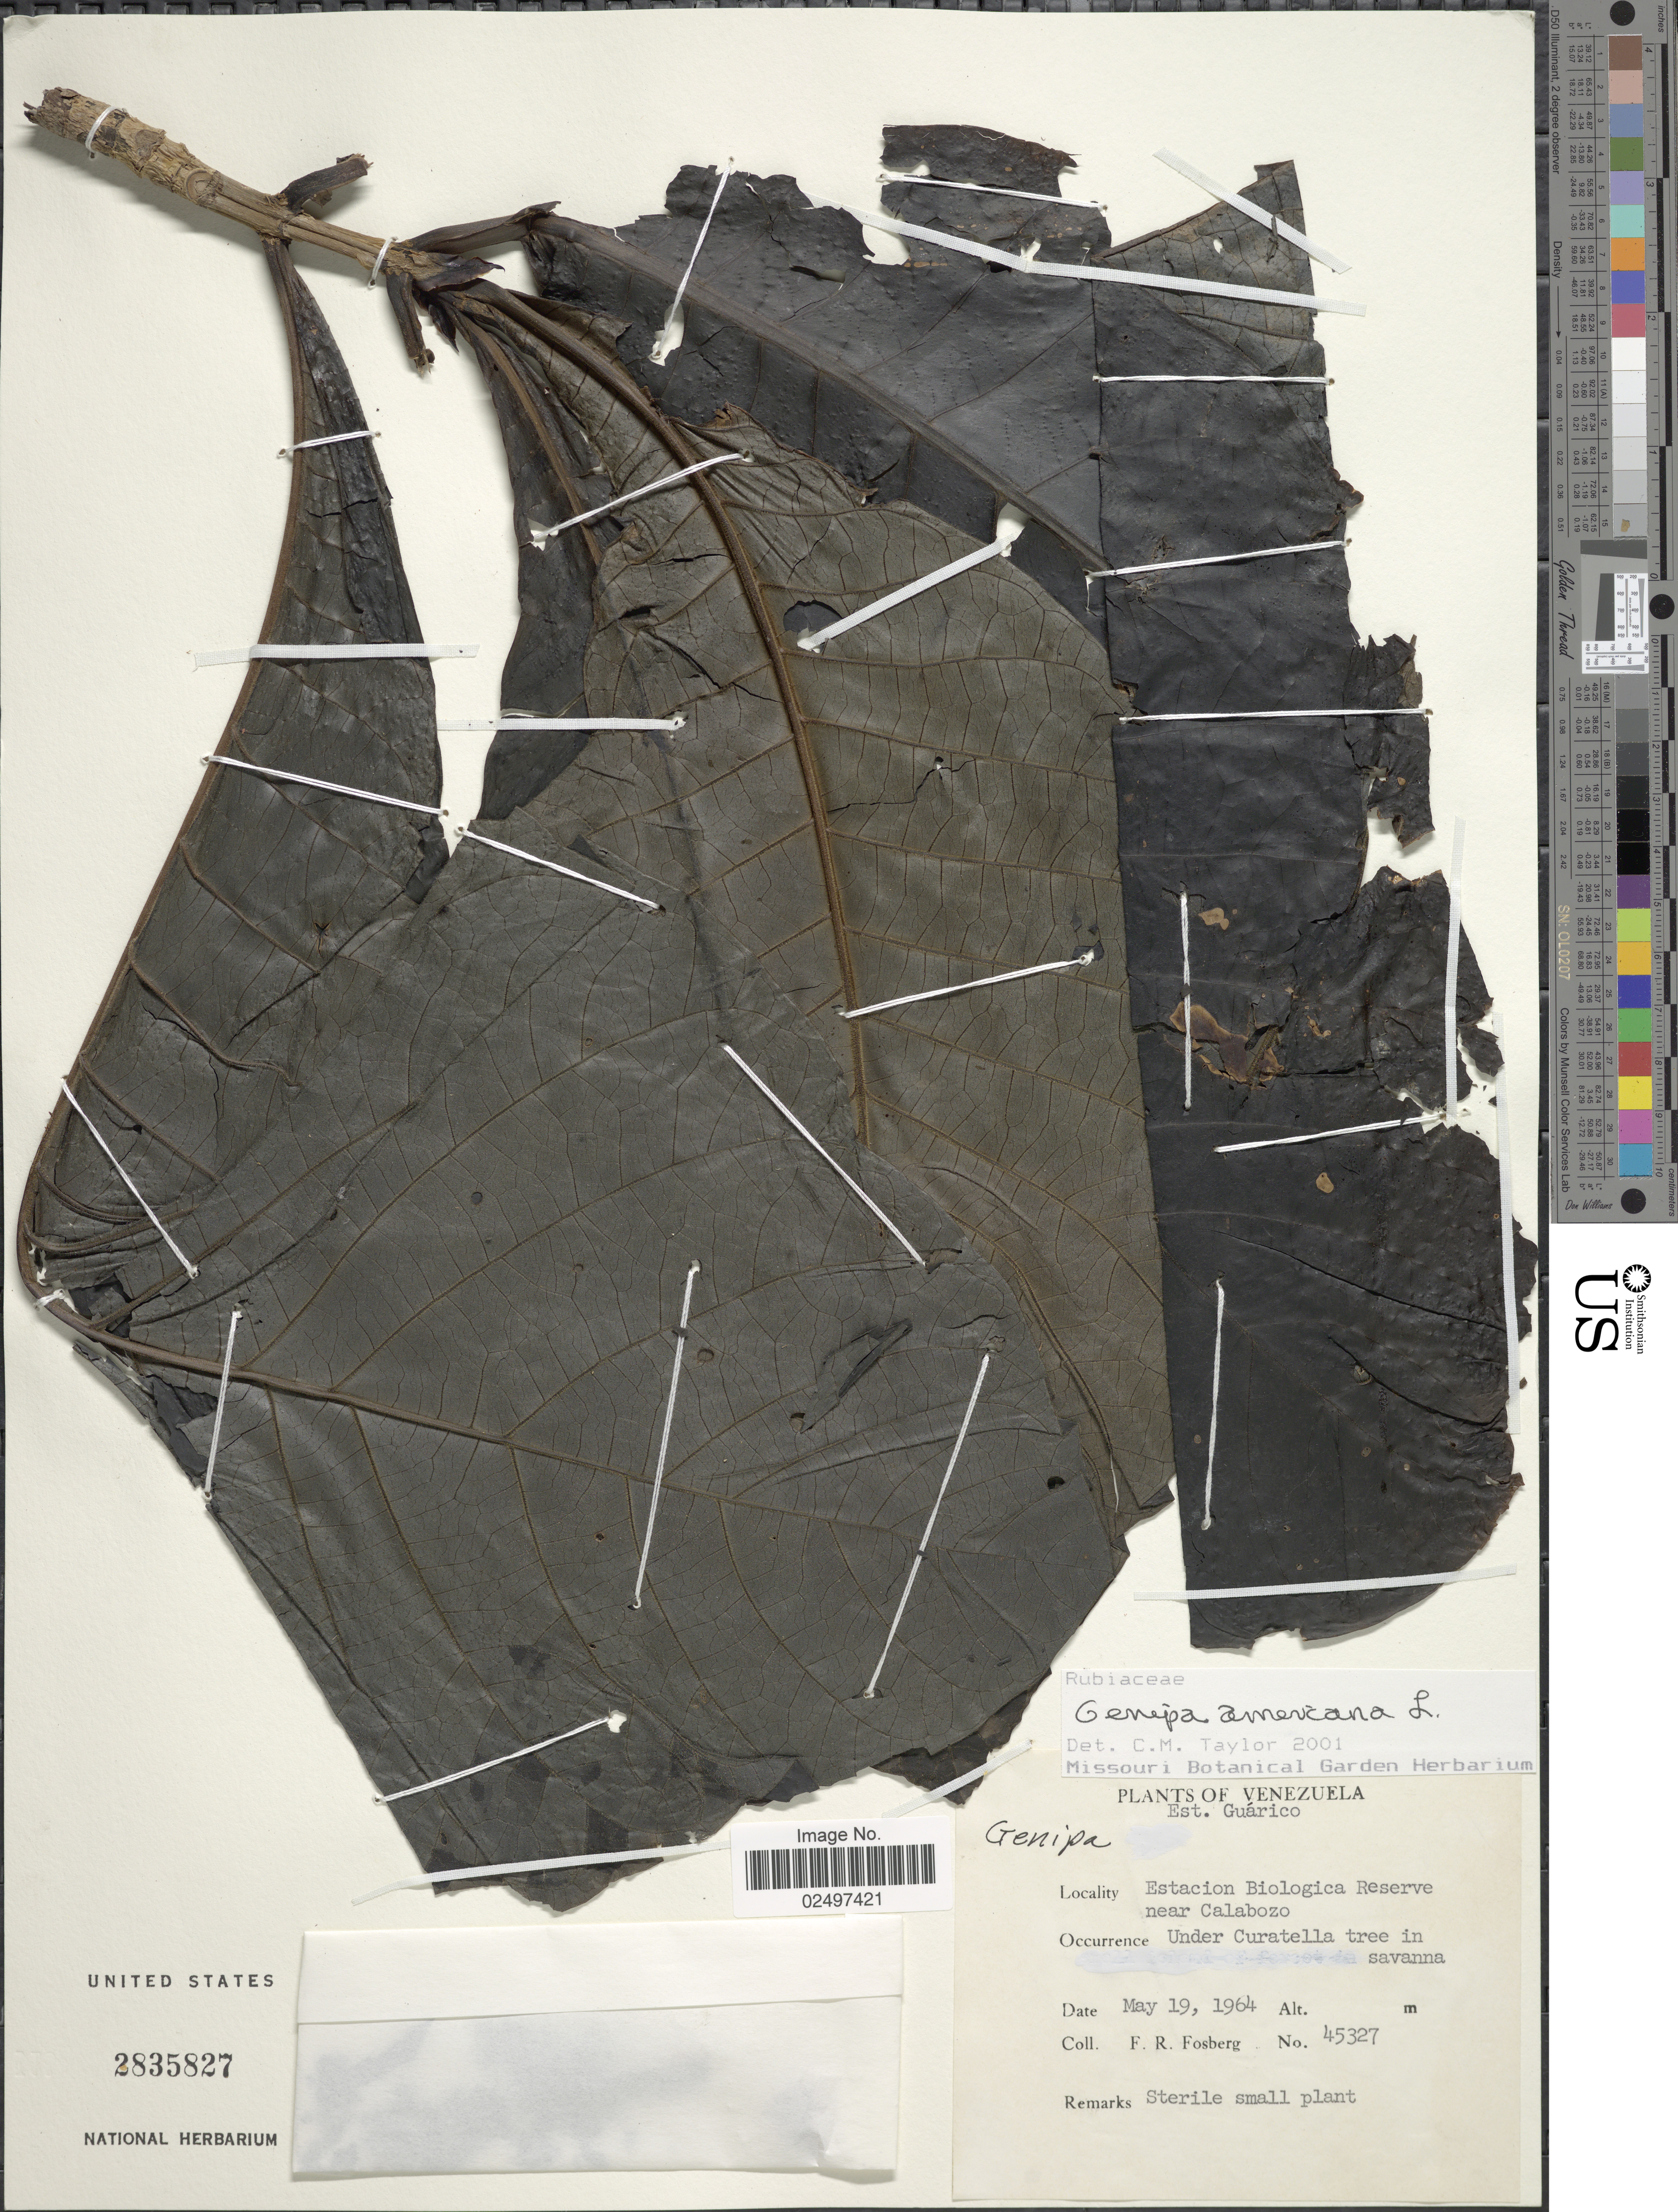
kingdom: Plantae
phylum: Tracheophyta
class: Magnoliopsida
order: Gentianales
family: Rubiaceae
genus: Genipa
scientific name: Genipa americana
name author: L.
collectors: F. R. Fosberg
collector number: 45327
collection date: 1964-05-19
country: Venezuela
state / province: Guárico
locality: Est. Guarico. Estacion Biologica Reserve near Calabozo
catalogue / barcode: US 2835827